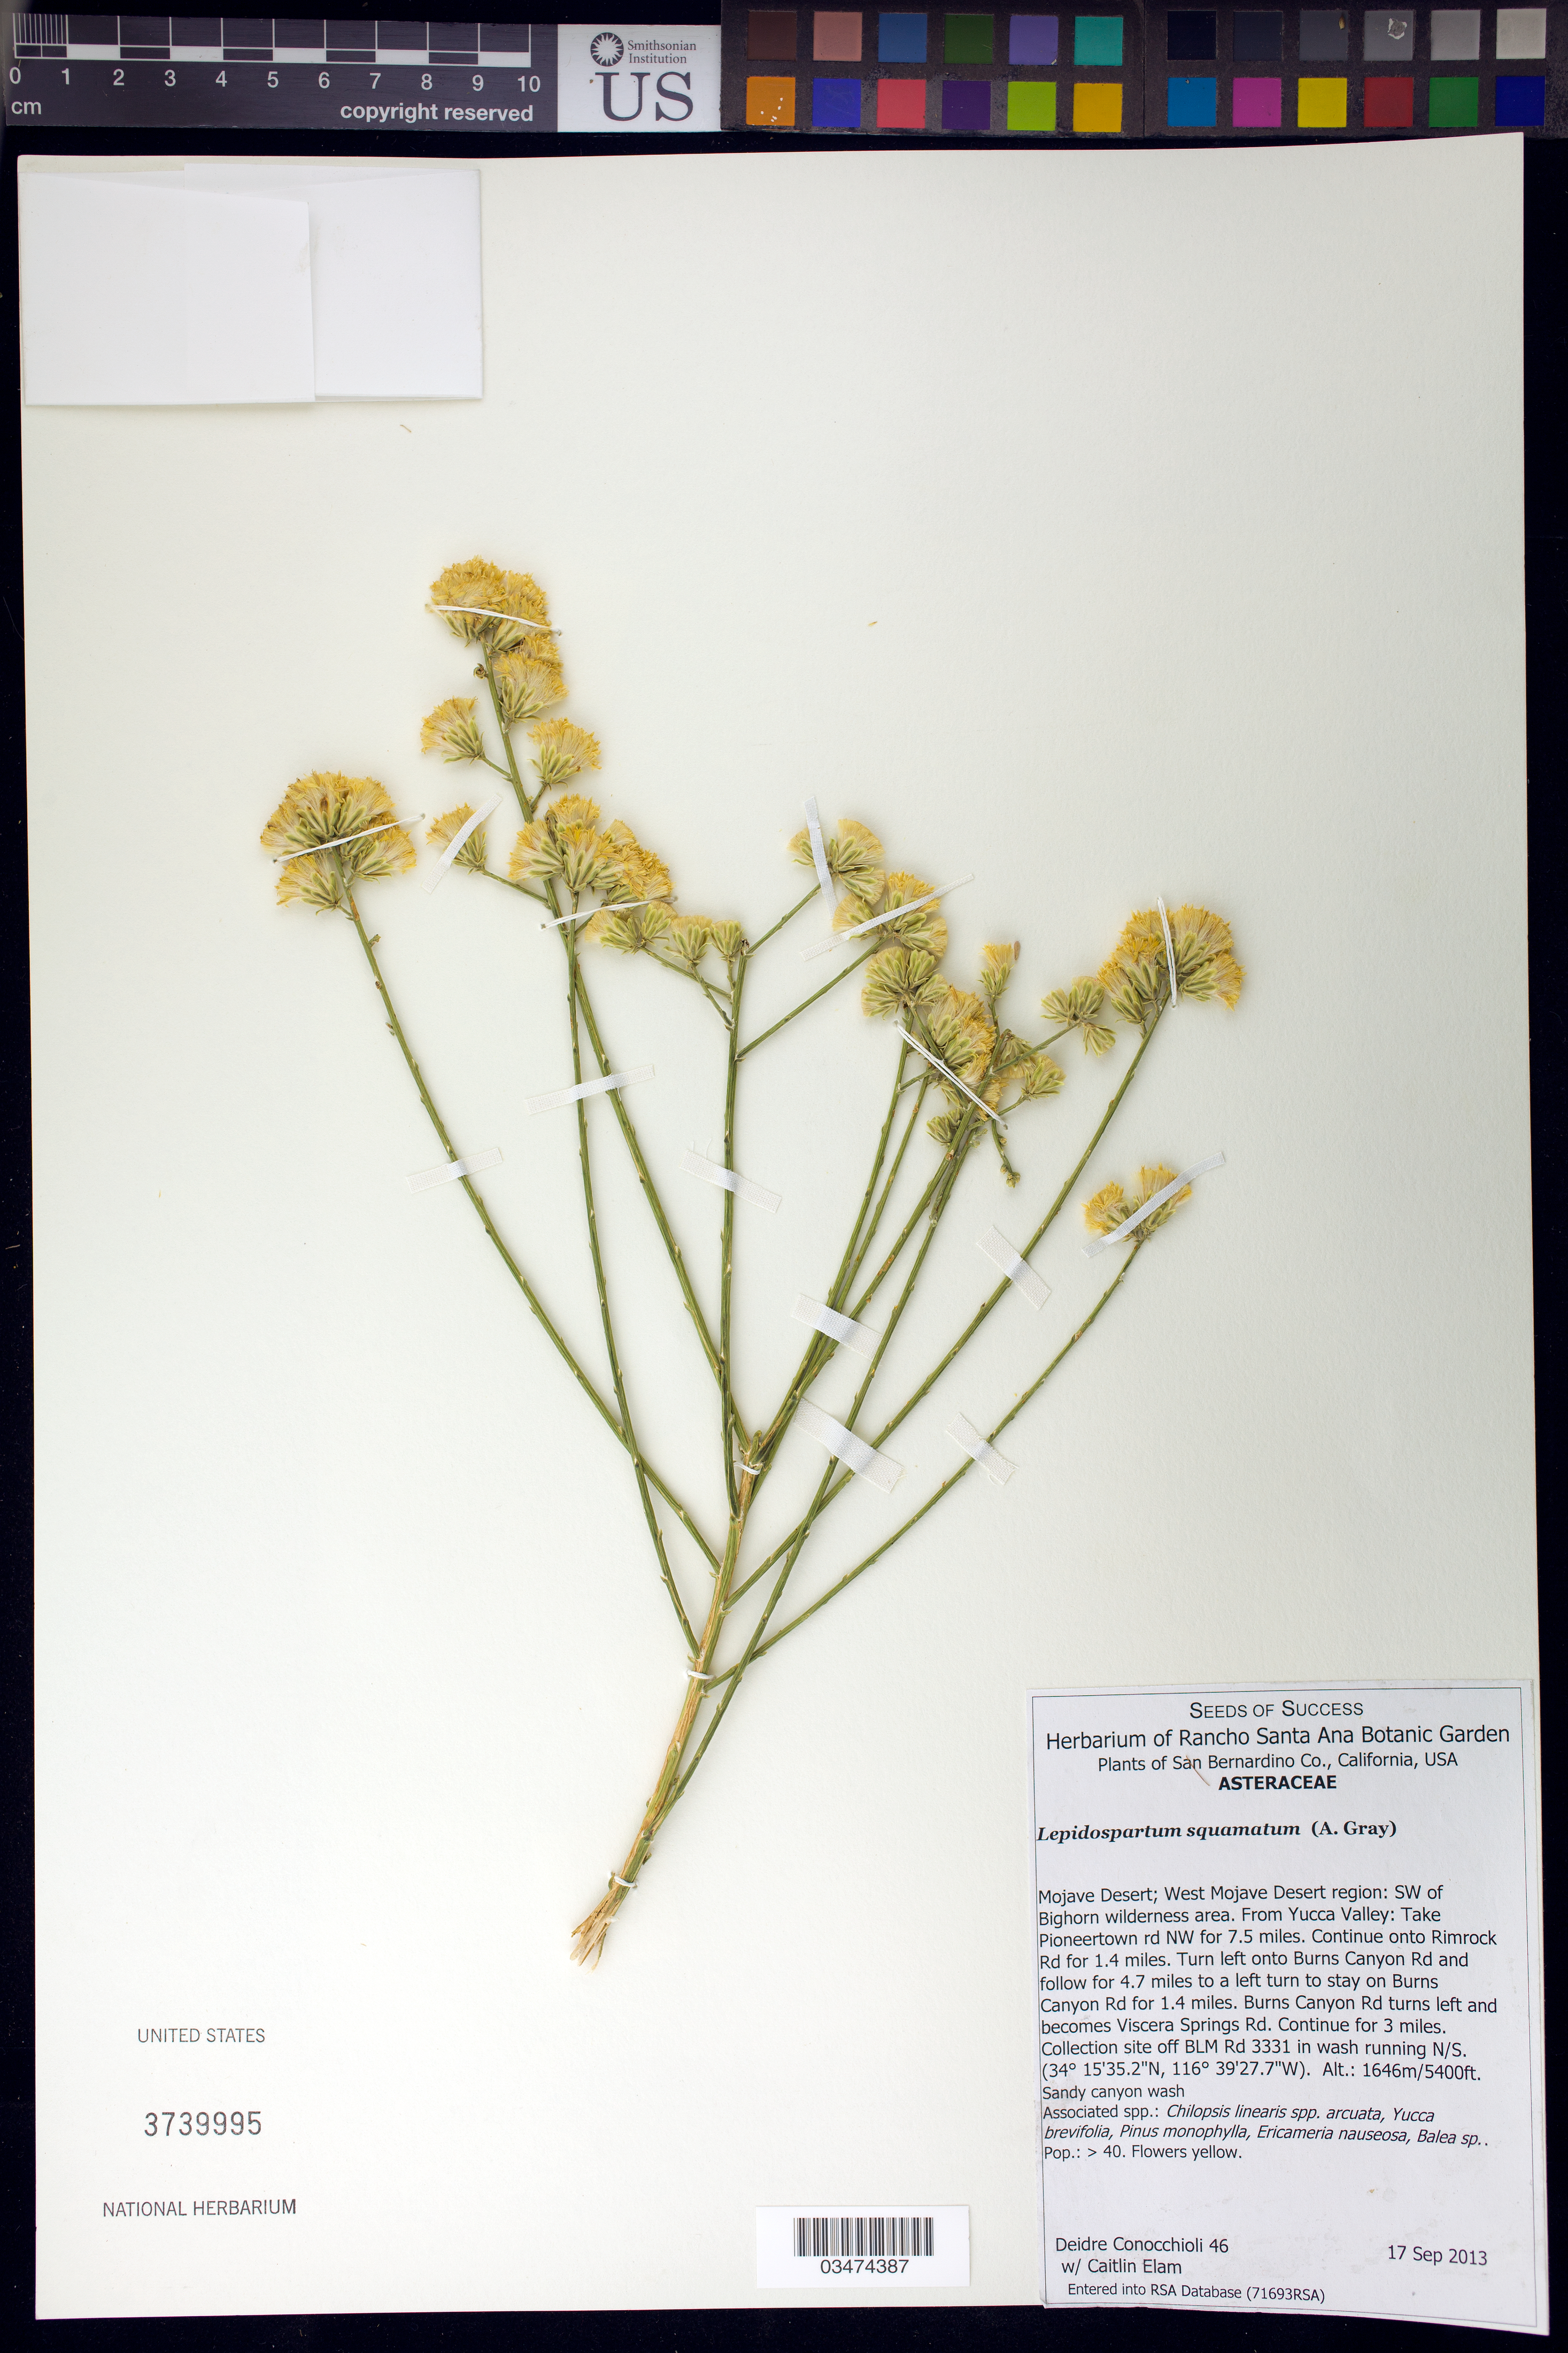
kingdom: Plantae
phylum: Tracheophyta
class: Magnoliopsida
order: Asterales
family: Asteraceae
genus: Lepidospartum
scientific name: Lepidospartum squamatum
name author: A. Gray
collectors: D. Conocchioli & C. Elam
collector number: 46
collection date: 2013-09-17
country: United States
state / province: California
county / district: San Bernardino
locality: West Mojave Desert region: SW of Bighorn wilderness area, 3 mi. on Viscera Springs Rd., off BLM Rd. 3331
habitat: Sandy canyon wash.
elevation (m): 1646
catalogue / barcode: US 3739995